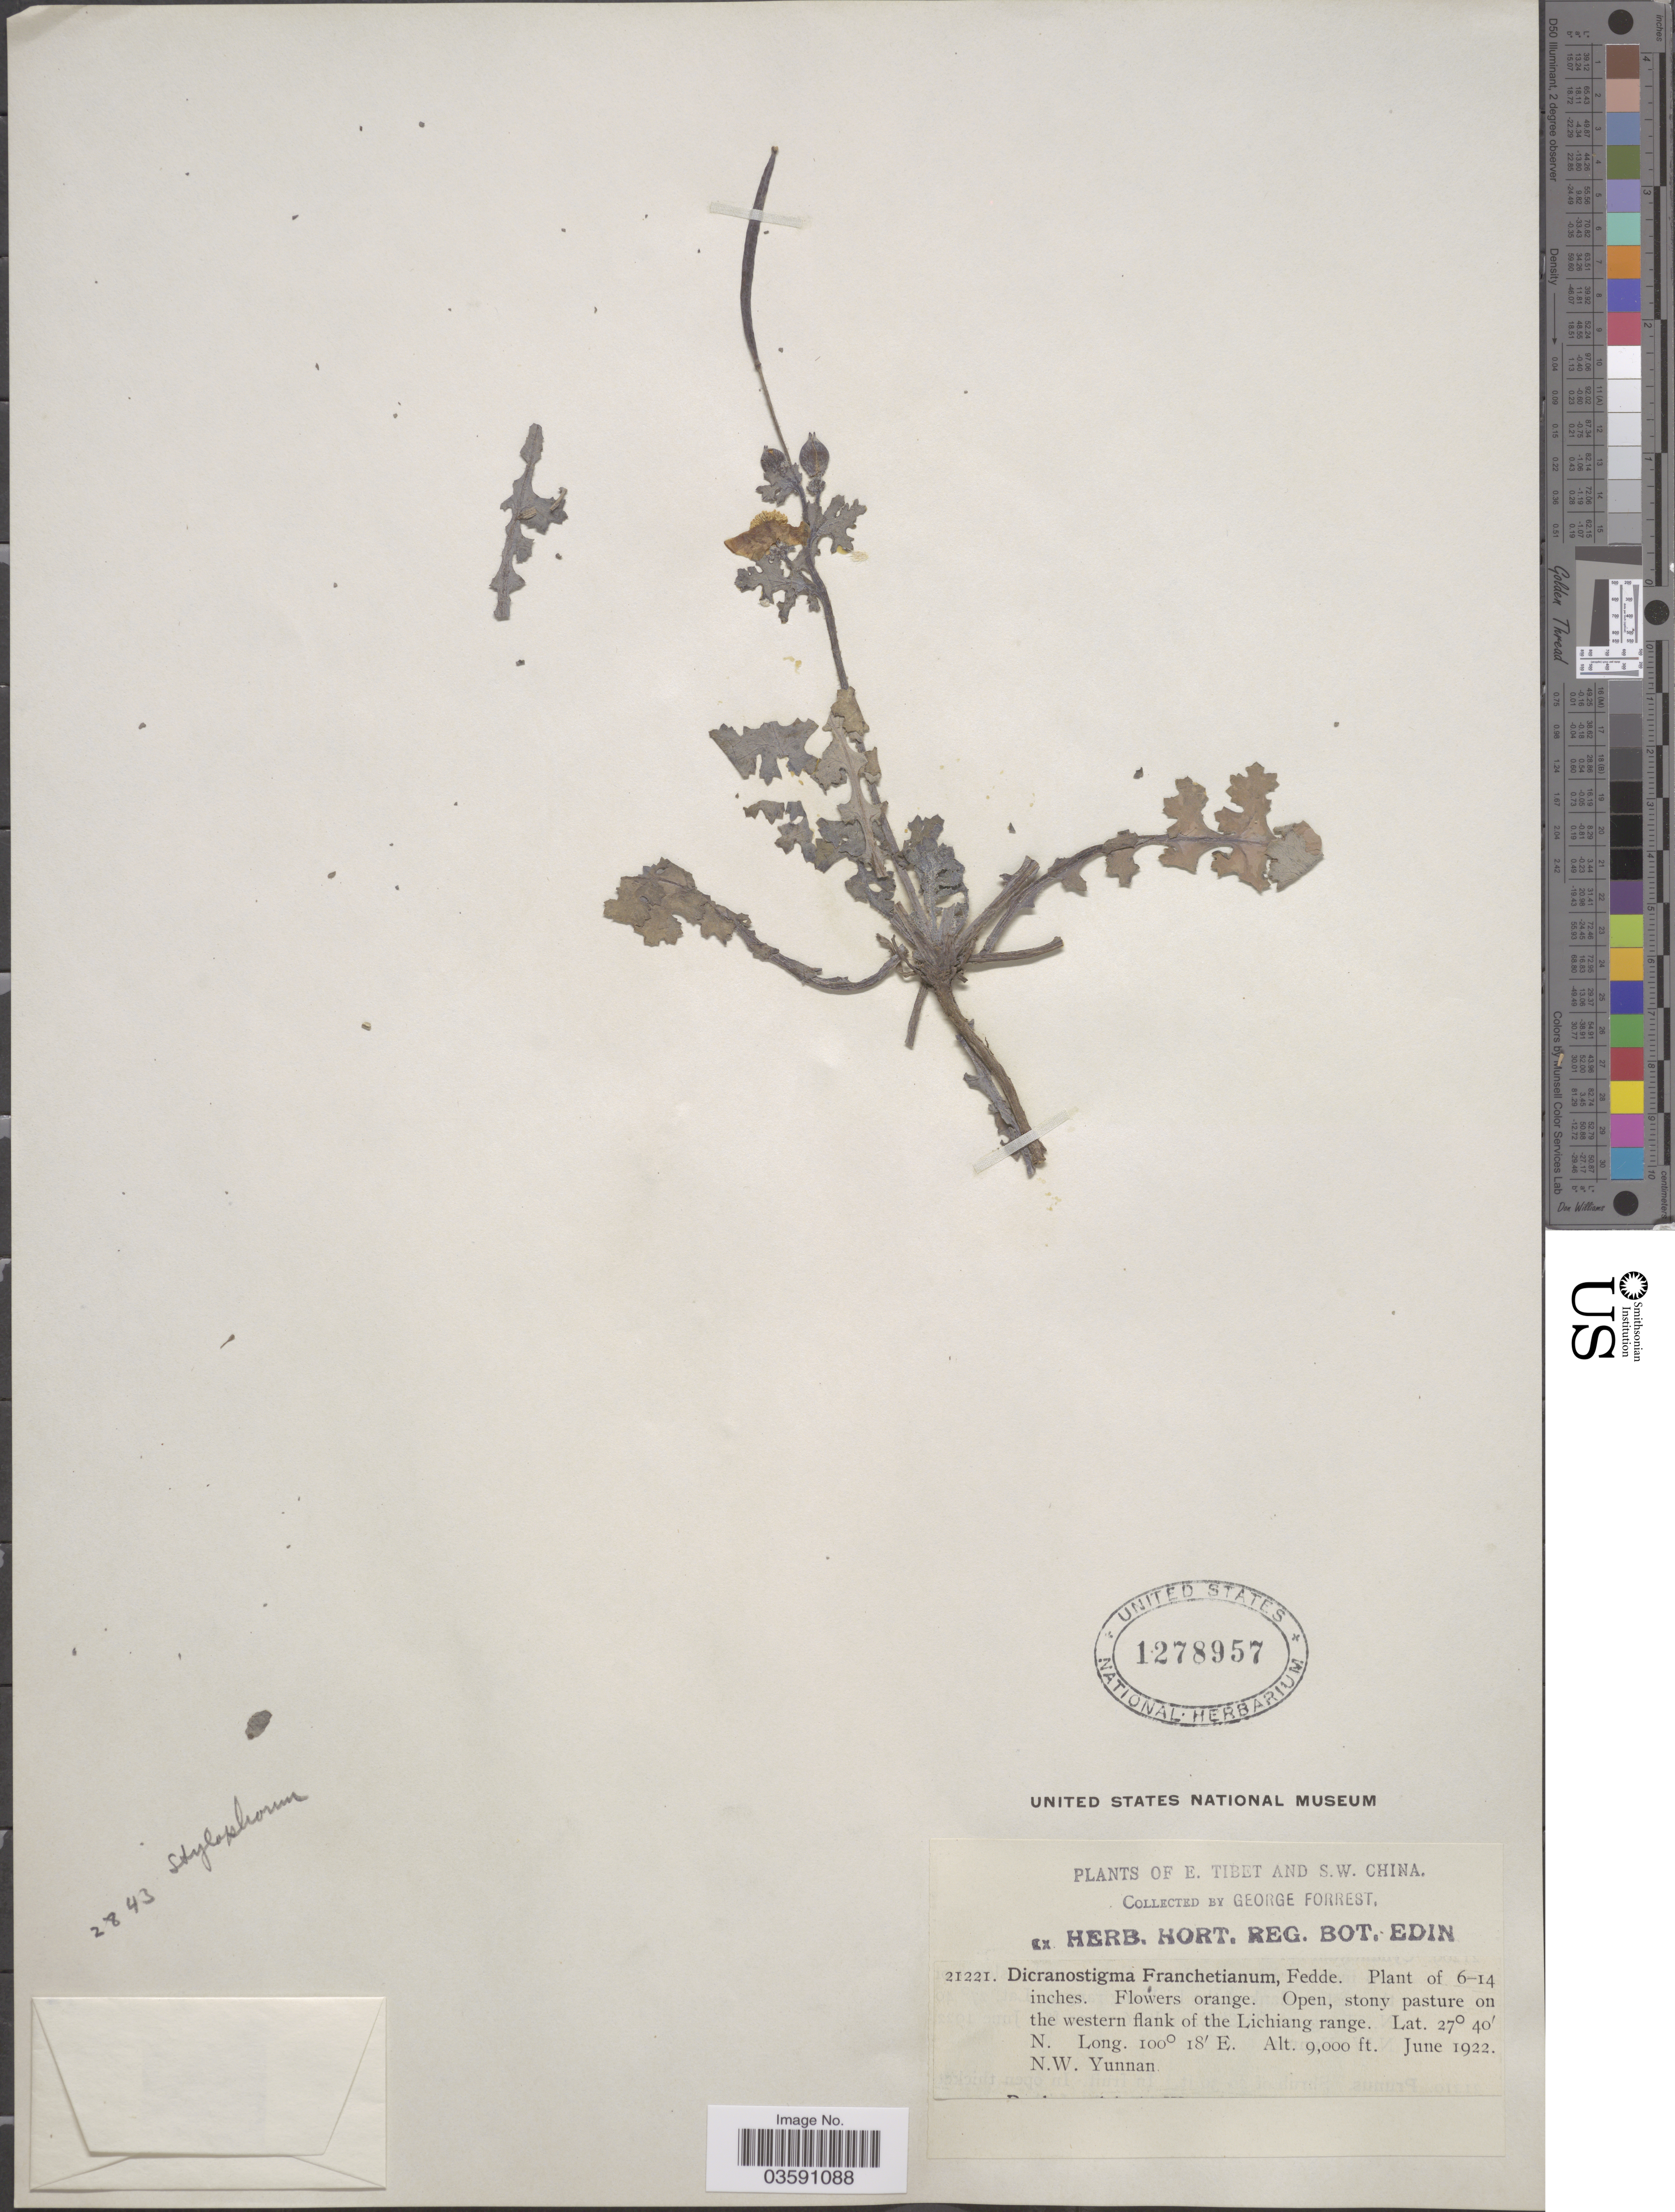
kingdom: Plantae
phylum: Tracheophyta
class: Magnoliopsida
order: Ranunculales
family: Papaveraceae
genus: Dicranostigma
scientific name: Dicranostigma franchetianum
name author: (Prain) Fedde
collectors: G. Forrest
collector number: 21221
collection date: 1922-06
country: China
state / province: Yunnan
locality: E. Tibet and S.W. China. On the western flank of the Lichiang range. N.W. Yunnan.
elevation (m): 2743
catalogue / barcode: US 1278957